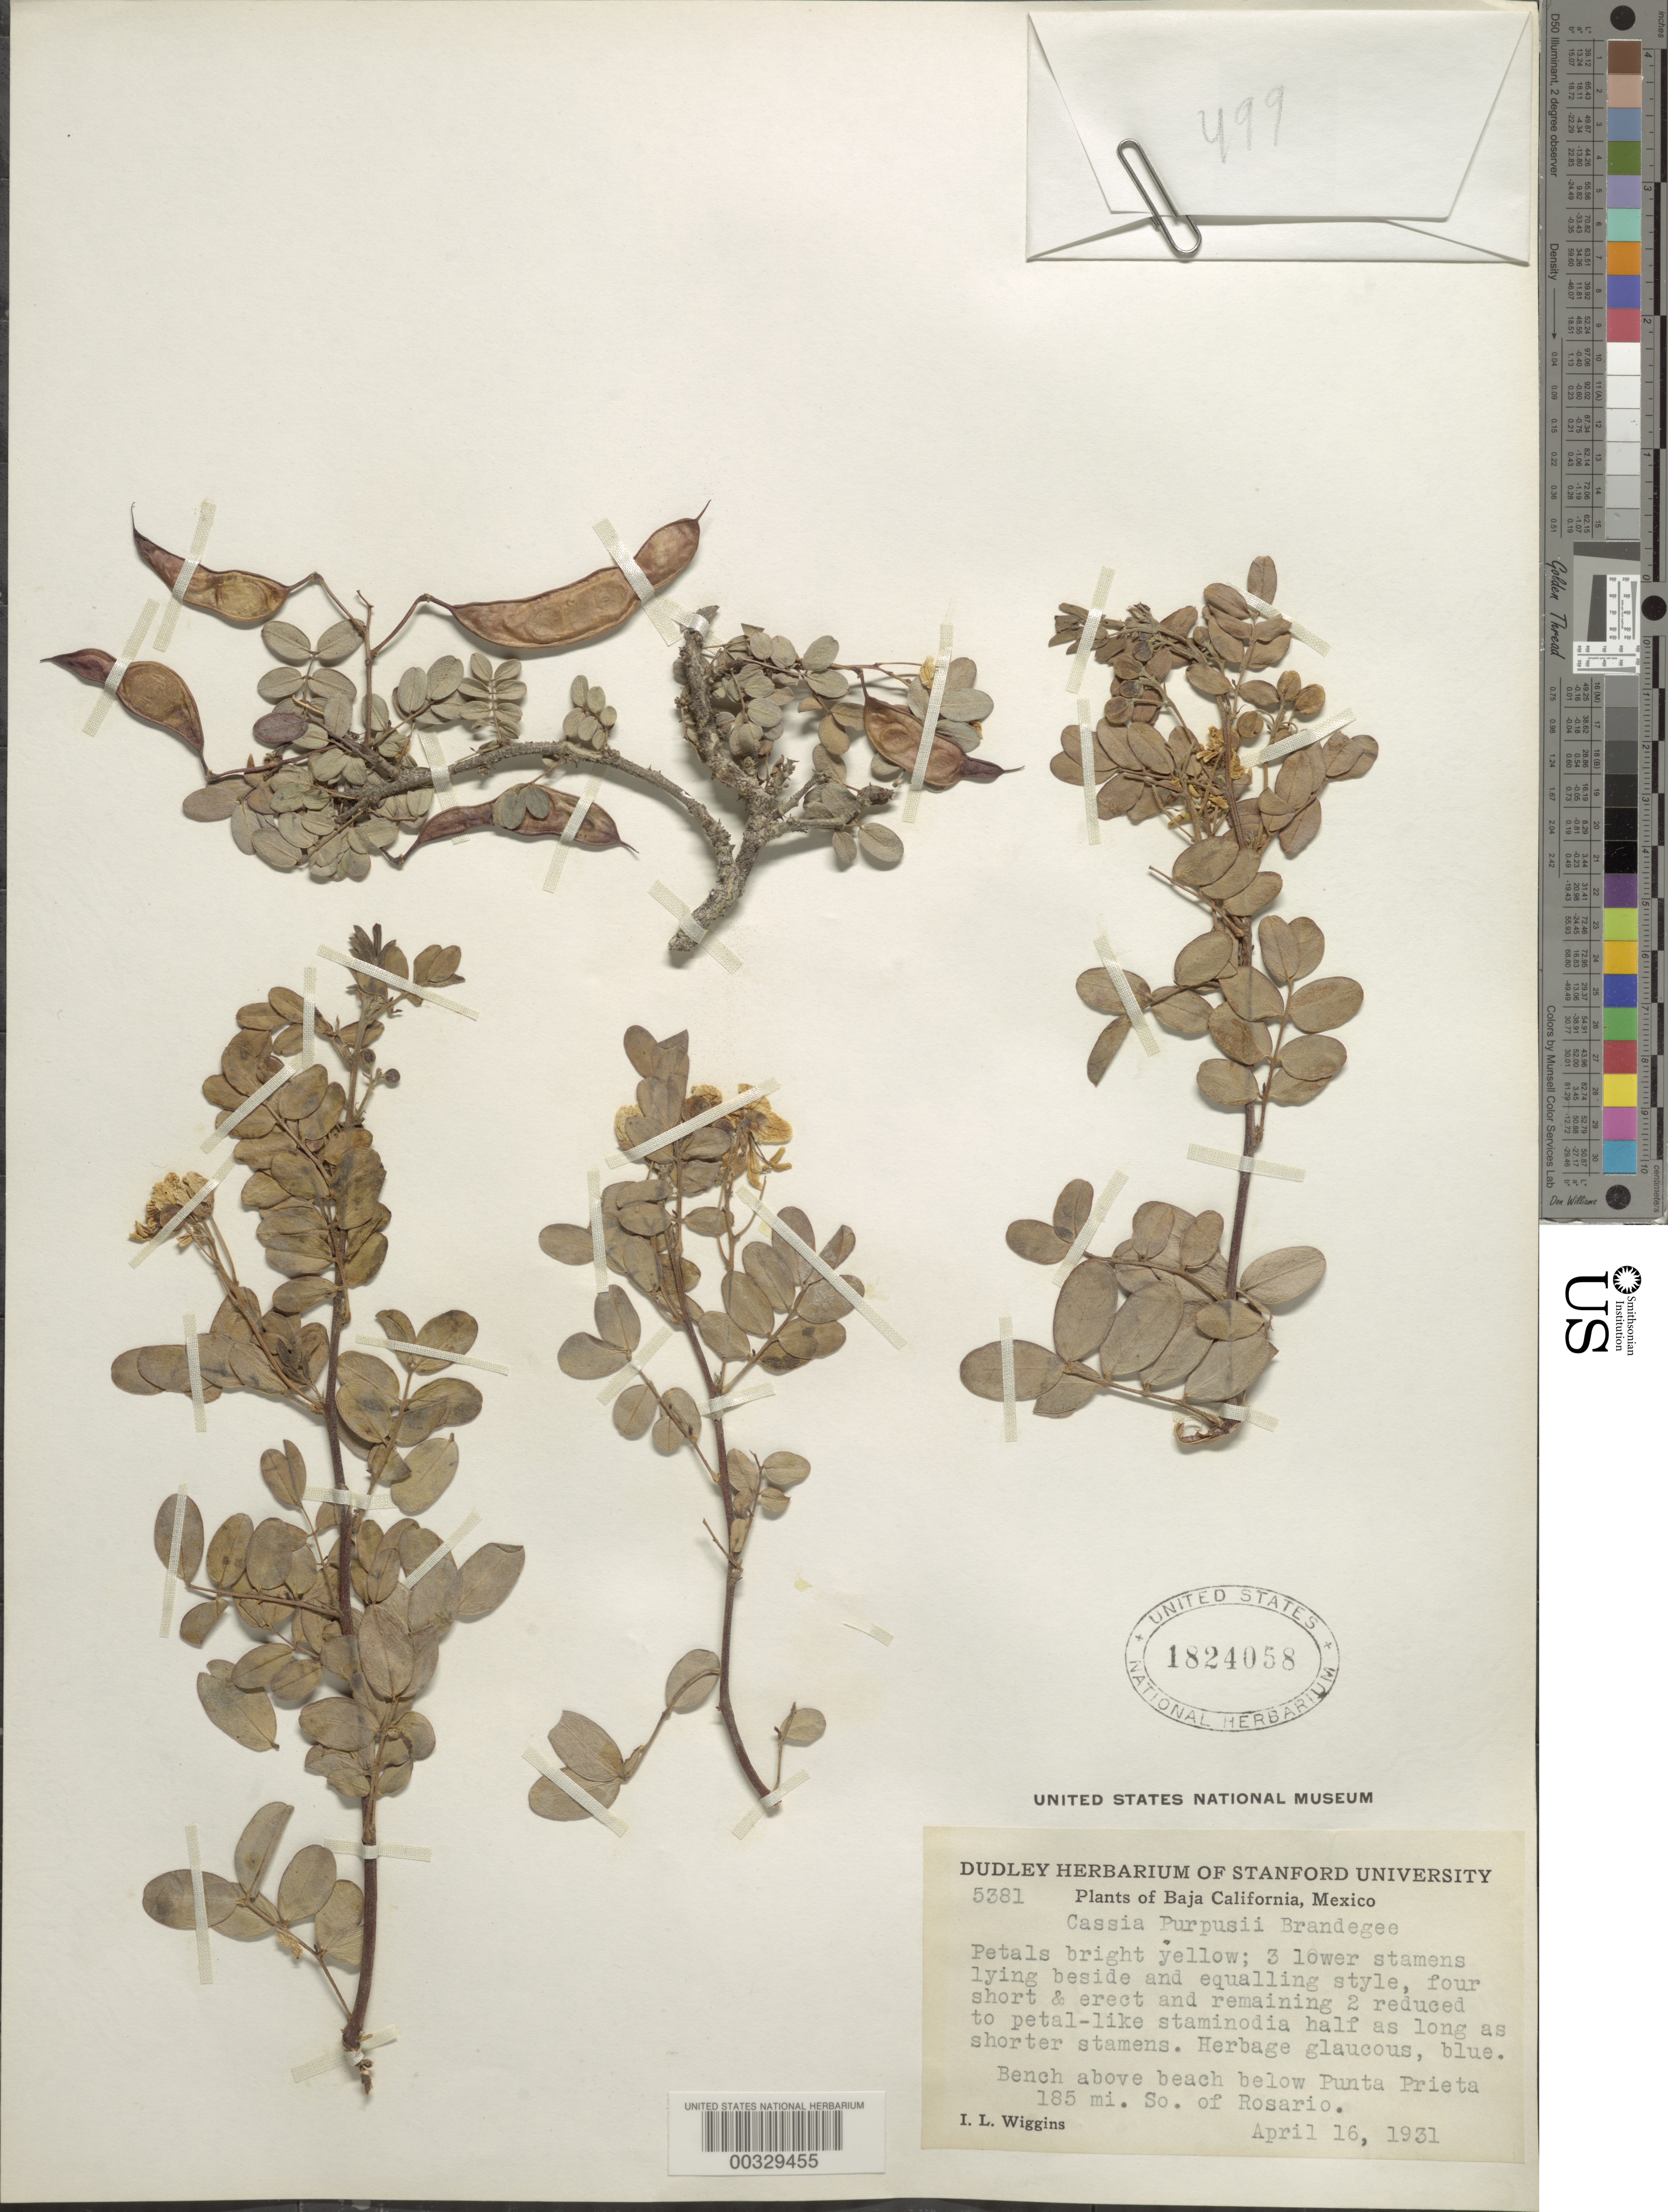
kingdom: Plantae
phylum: Tracheophyta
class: Magnoliopsida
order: Fabales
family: Fabaceae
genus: Senna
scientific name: Senna purpusii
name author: (Brandegee) H.S. Irwin & Barneby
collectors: I. L. Wiggins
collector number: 5381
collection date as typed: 16 Apr 1931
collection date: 1931-04-16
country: Mexico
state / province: Baja California Norte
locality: Bench above beach below Punta Prieta; 185 mi S of Rosario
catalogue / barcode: US 1824058